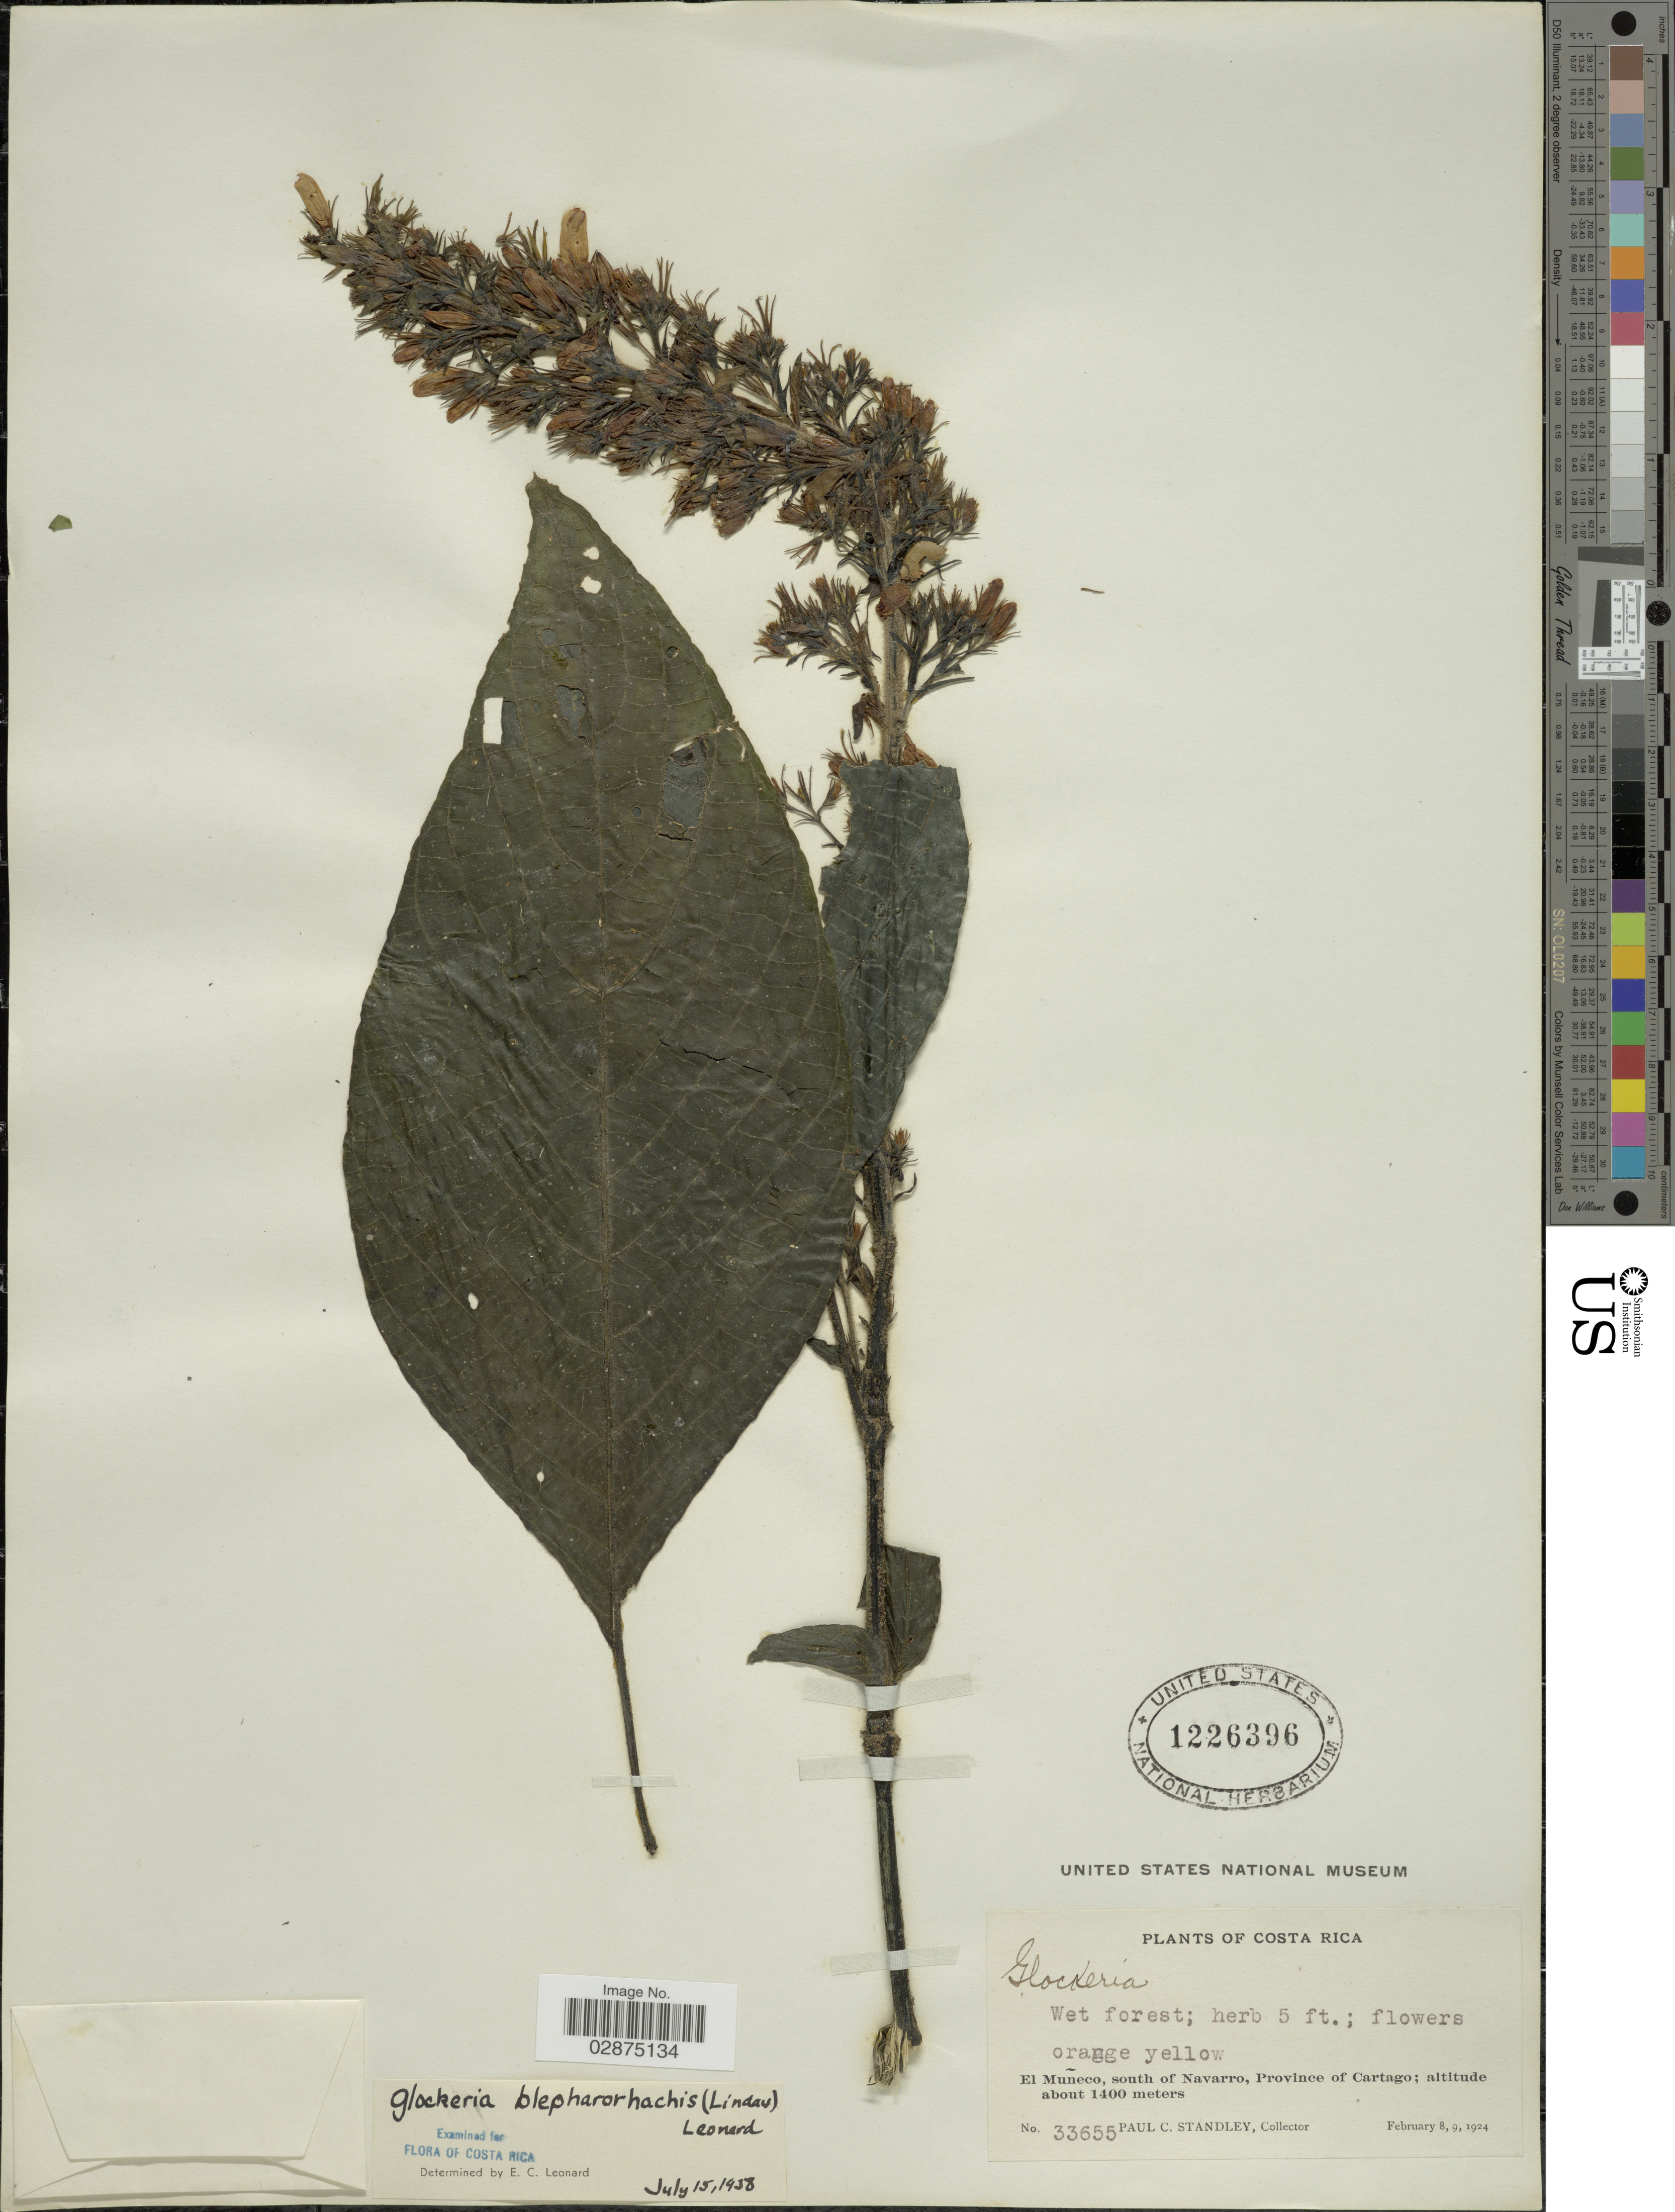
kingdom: Plantae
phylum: Tracheophyta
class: Magnoliopsida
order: Lamiales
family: Acanthaceae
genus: Hansteinia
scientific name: Hansteinia blepharorhachis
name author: (Lindau) Durkee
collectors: P. C. Standley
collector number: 33655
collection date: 1924-02-08/1924-02-09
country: Costa Rica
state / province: Cartago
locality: El Muñeco, south of Navarro, Province of Cartago.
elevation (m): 1400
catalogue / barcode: US 1226396